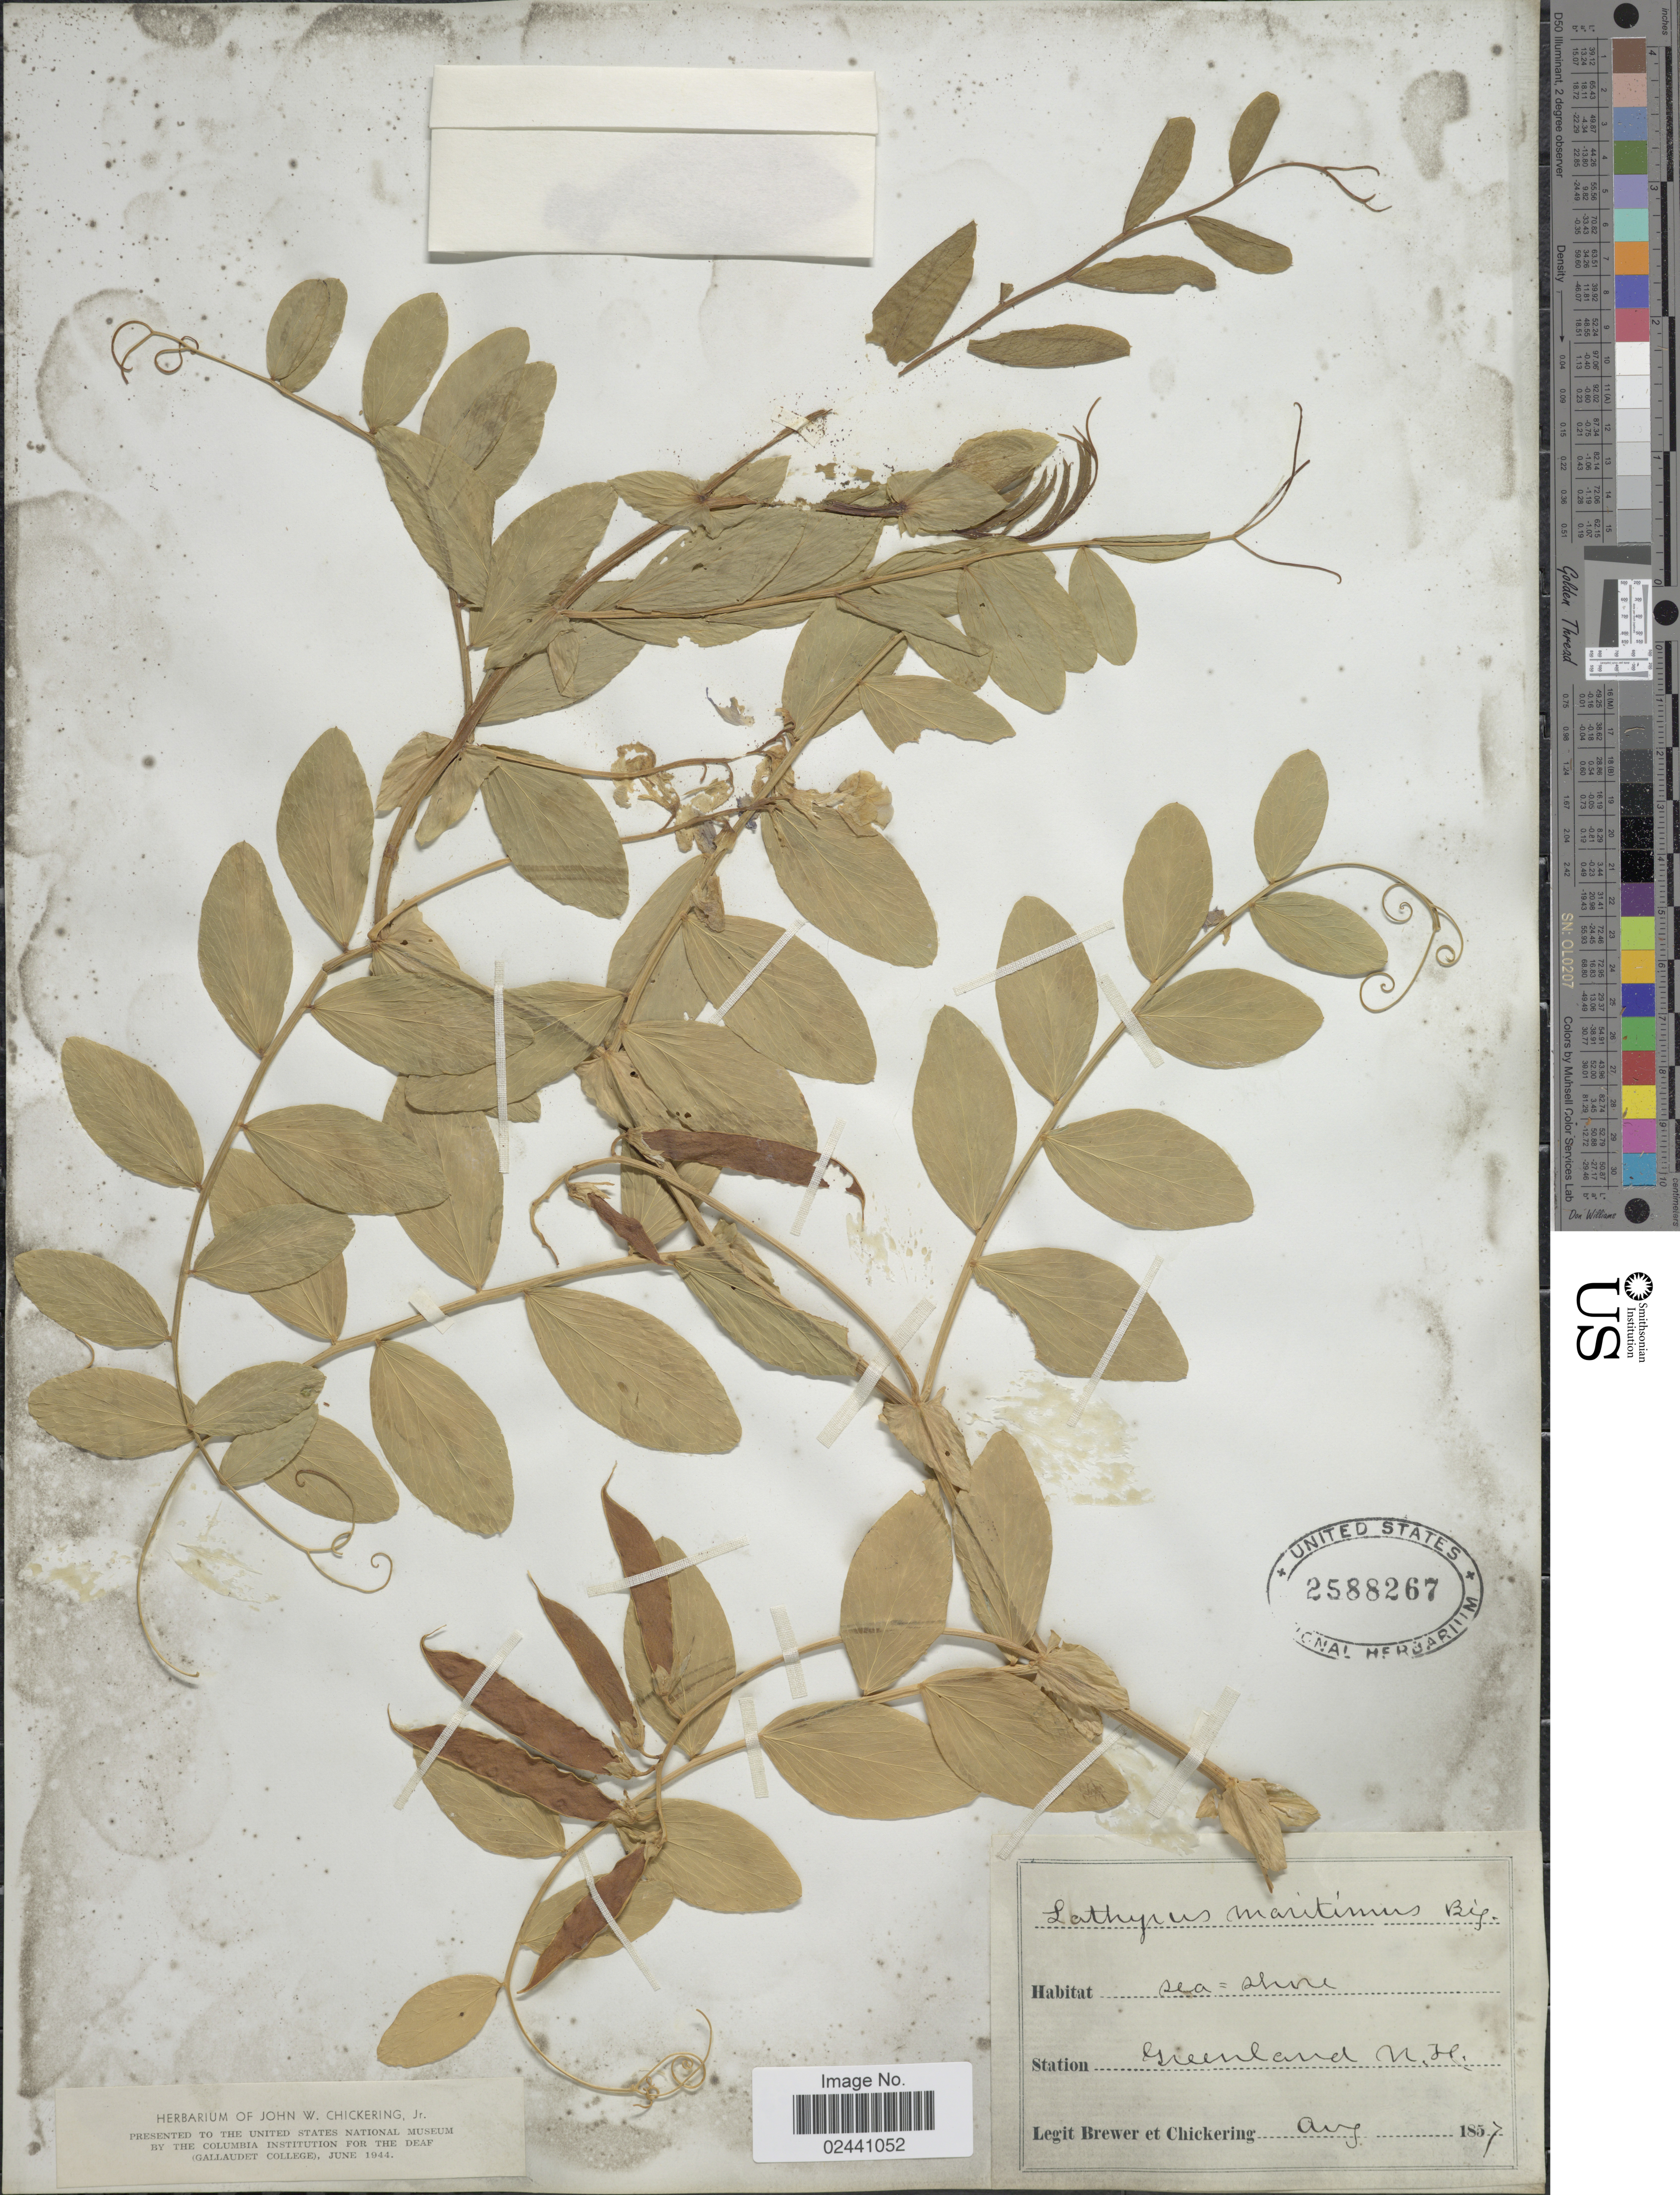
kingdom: Plantae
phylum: Tracheophyta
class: Magnoliopsida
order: Fabales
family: Fabaceae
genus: Lathyrus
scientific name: Lathyrus maritimus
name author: Torr.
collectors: -. Brewer & -. Chickering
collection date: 1857-08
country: United States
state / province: New Hampshire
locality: Greenland N.H.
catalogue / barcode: US 2588267